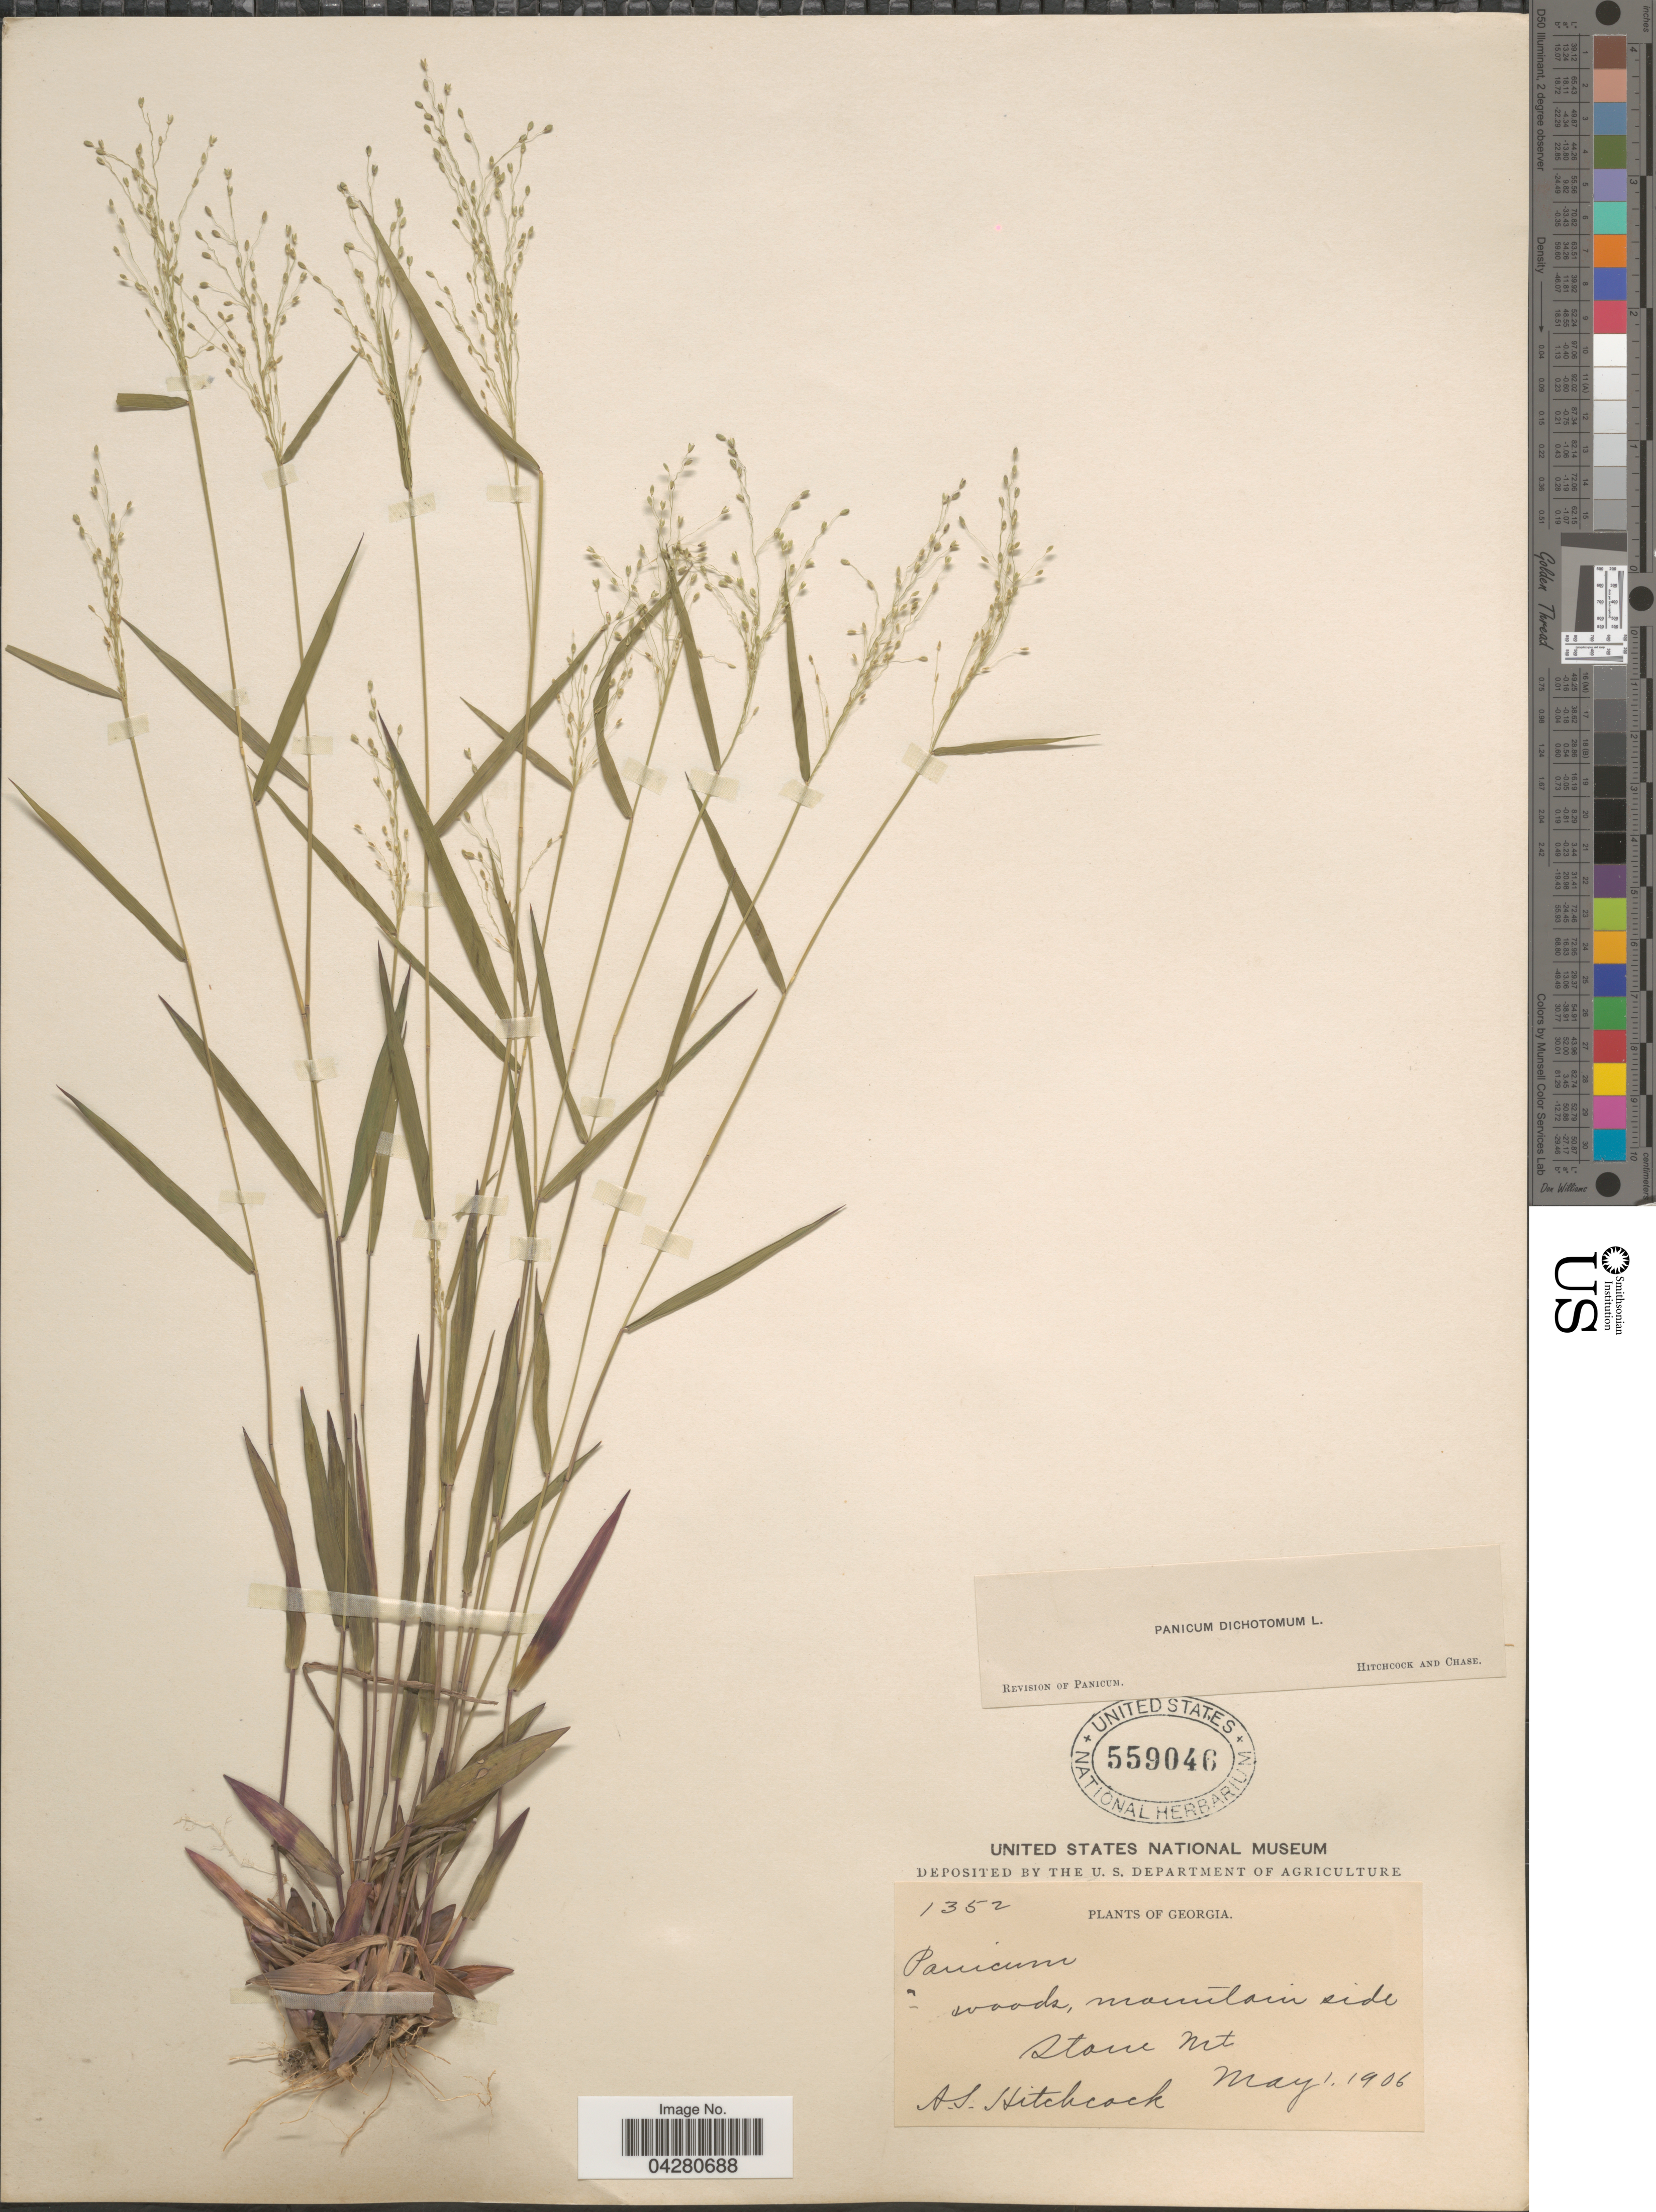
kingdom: Plantae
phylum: Tracheophyta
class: Liliopsida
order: Poales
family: Poaceae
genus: Dichanthelium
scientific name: Dichanthelium dichotomum var. dichotomum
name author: (L.) Gould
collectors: A. S. Hitchcock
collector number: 1352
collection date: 1906-05-01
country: United States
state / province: Georgia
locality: Woods, mountain side. Stone Mt.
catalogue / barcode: US 559046